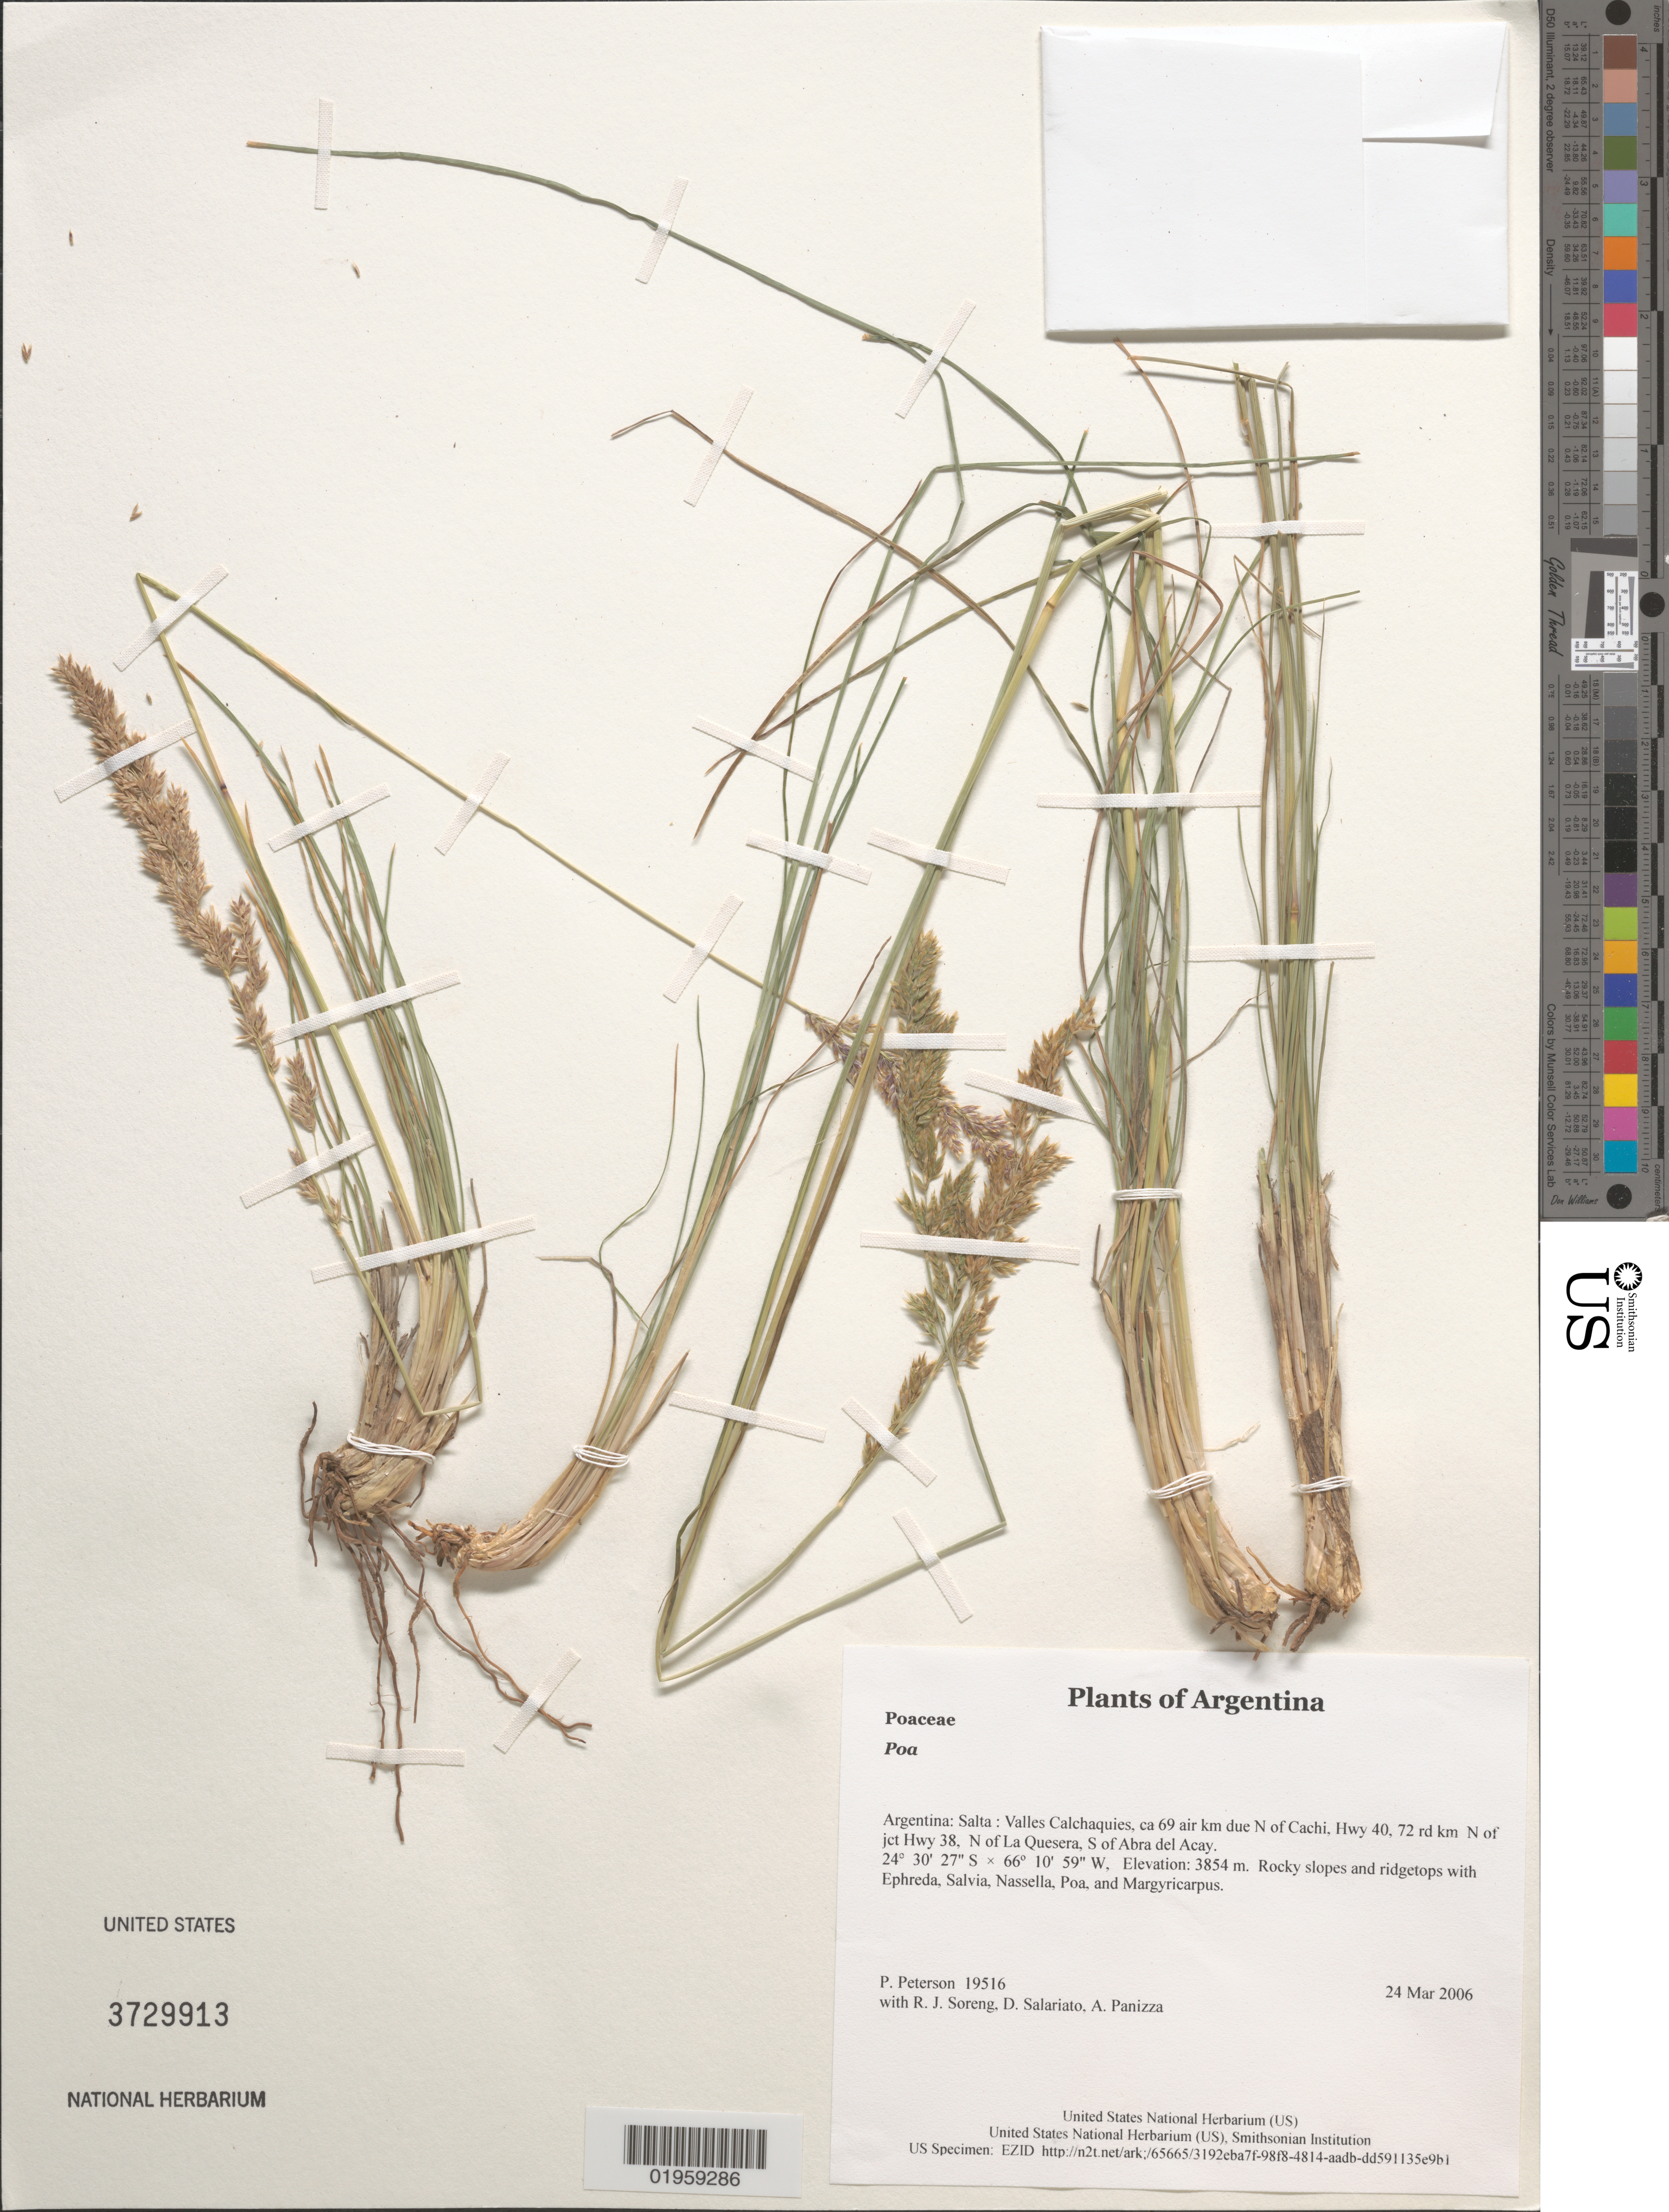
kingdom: Plantae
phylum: Tracheophyta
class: Liliopsida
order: Poales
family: Poaceae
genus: Poa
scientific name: Poa sp.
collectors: P. M. Peterson, R. J. Soreng, D. Salariato & A. Panizza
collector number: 19516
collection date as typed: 24 Mar 2006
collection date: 2006-03-24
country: Argentina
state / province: Salta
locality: Valles Calchaquies, ca 69 air km due N of Cachi, Hwy 40, 72 rd km N of jct Hwy 38, N of La Quesera, S of Abra del Acay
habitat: Rocky slopes and ridgetops with Ephreda, Salvia, Nassella, Poa, and Margyricarpus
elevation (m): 3854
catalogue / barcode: US 3729913